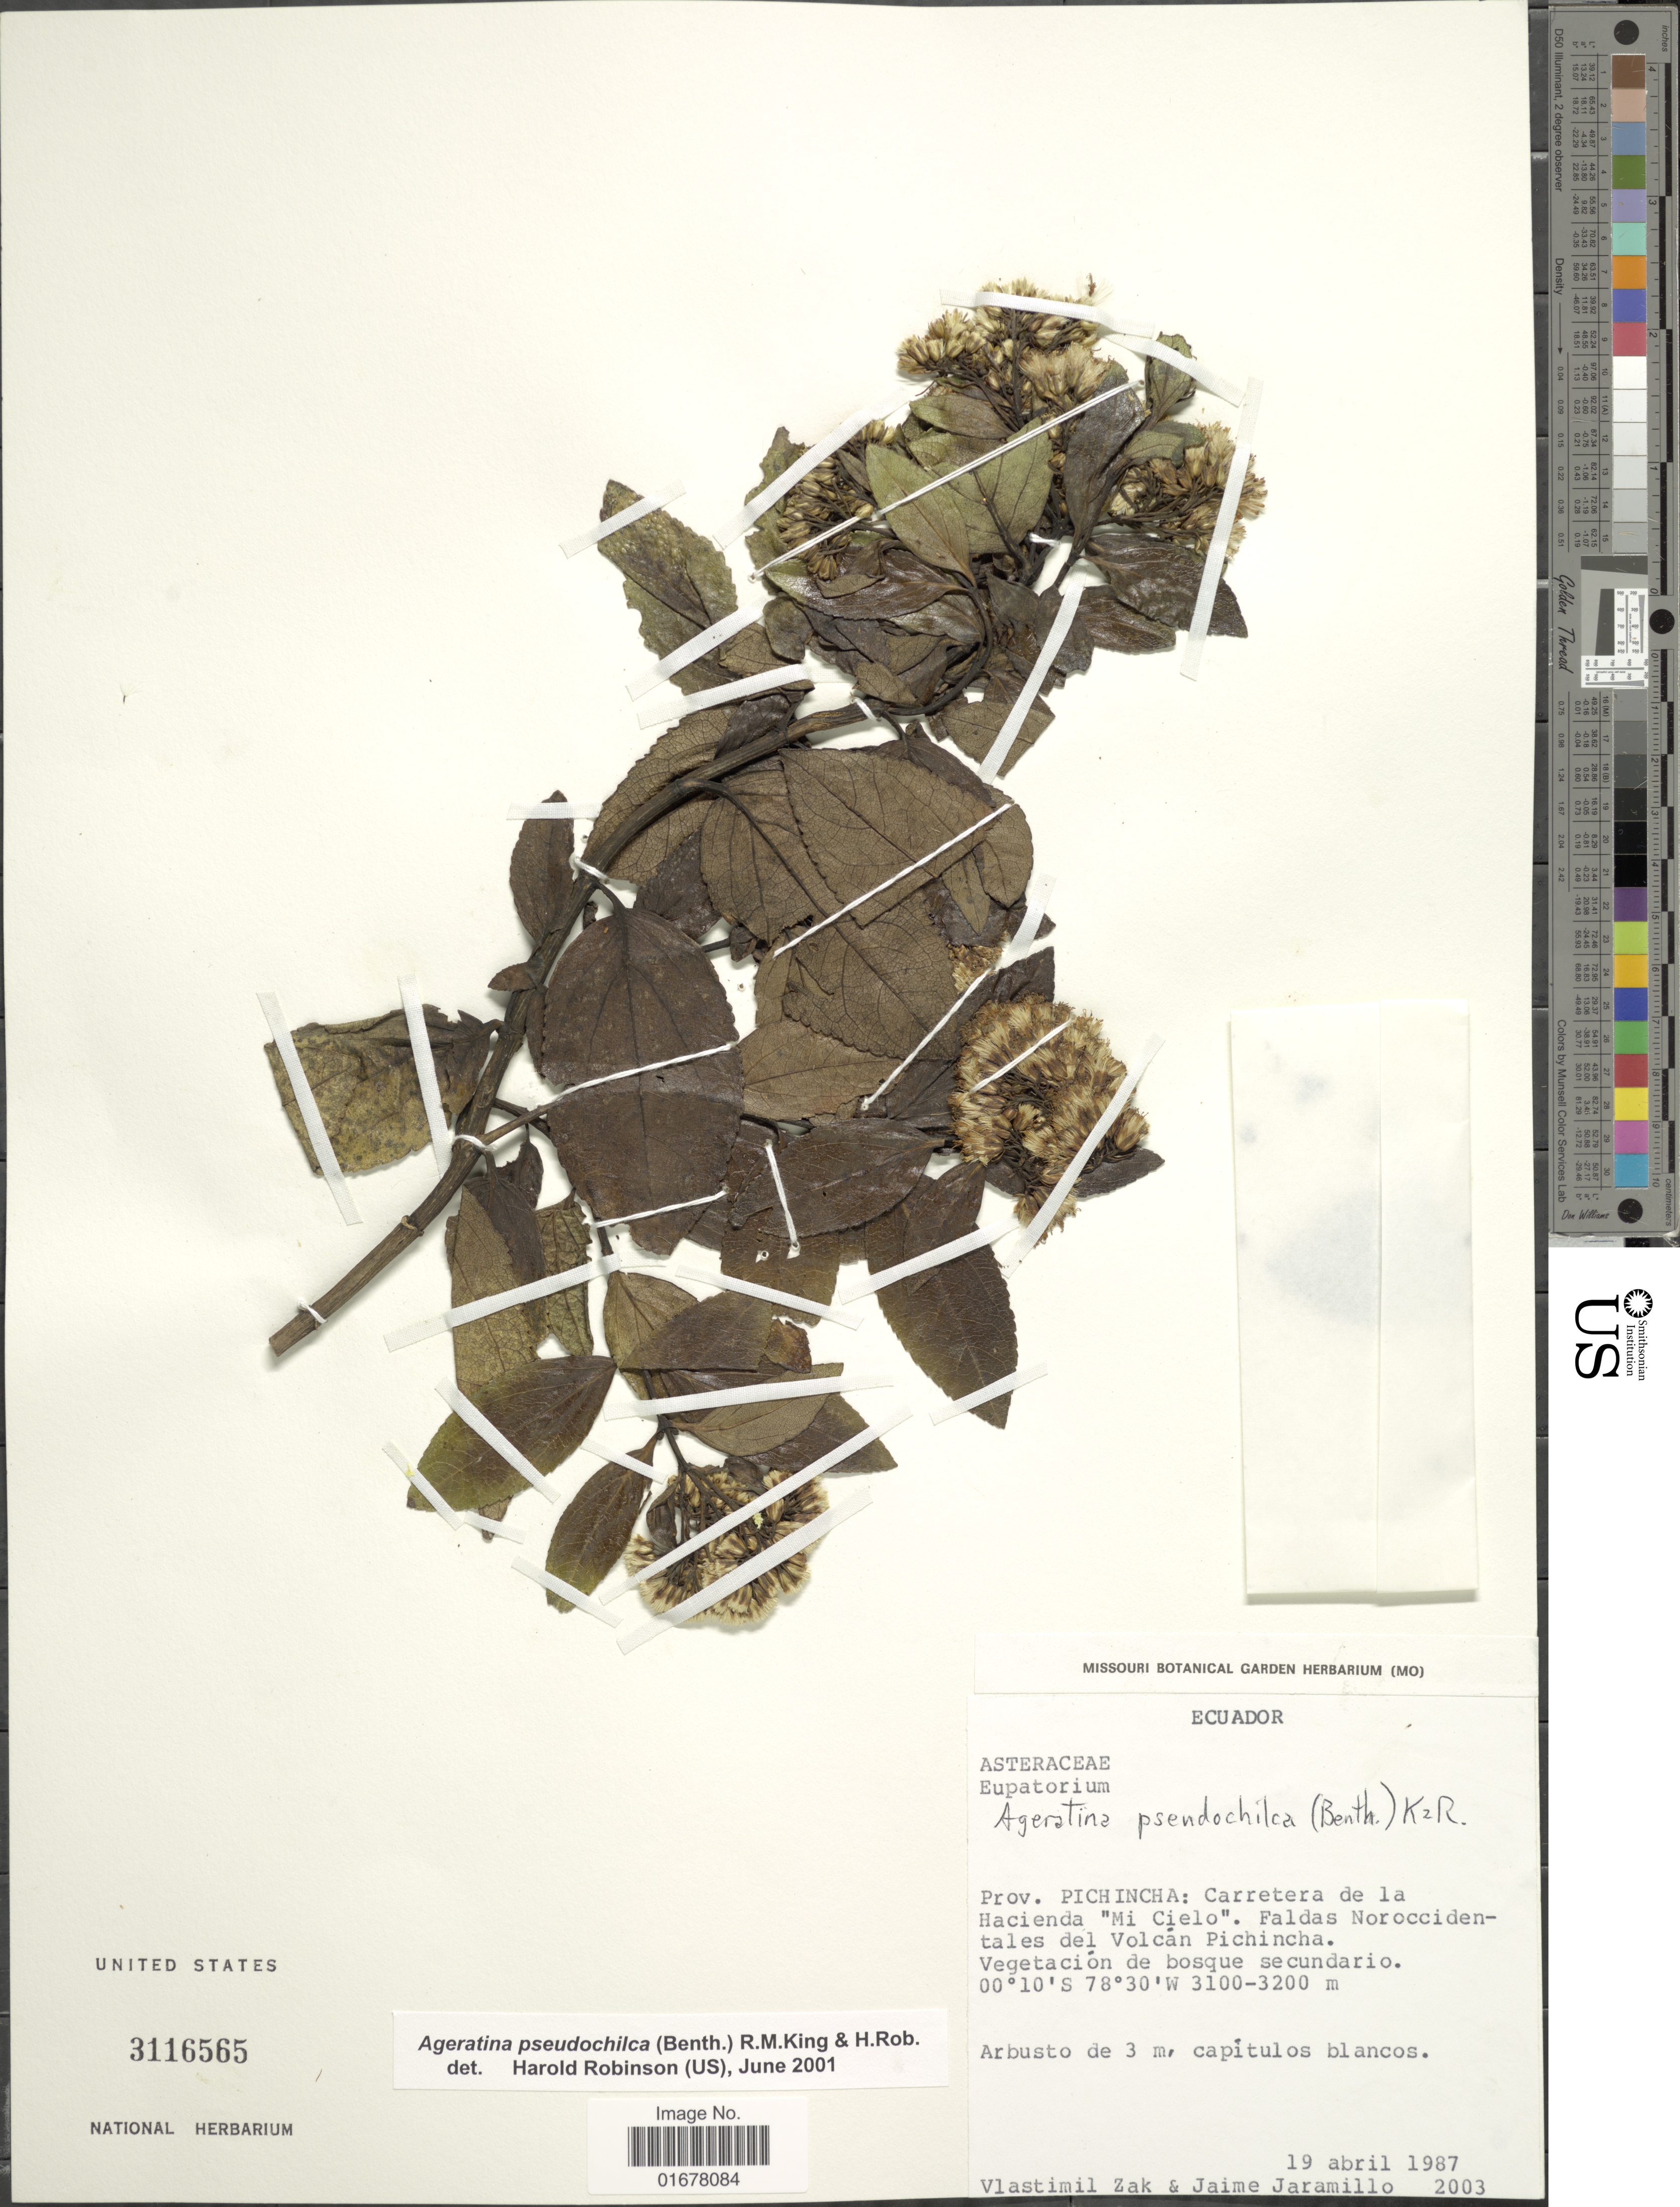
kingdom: Plantae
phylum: Tracheophyta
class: Magnoliopsida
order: Asterales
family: Asteraceae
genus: Ageratina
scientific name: Ageratina pseudochilca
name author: (Benth.) R.M. King & H. Rob.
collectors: V. Zak & J. Jaramillo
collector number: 2003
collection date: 1987-04-19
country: Ecuador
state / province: Pichincha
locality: Prov. Pichincha: Carretera de la Hacienda "Mi Cielo" , Faldas Noroccidentales del Volcan Pichincha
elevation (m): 3100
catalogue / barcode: US 3116565